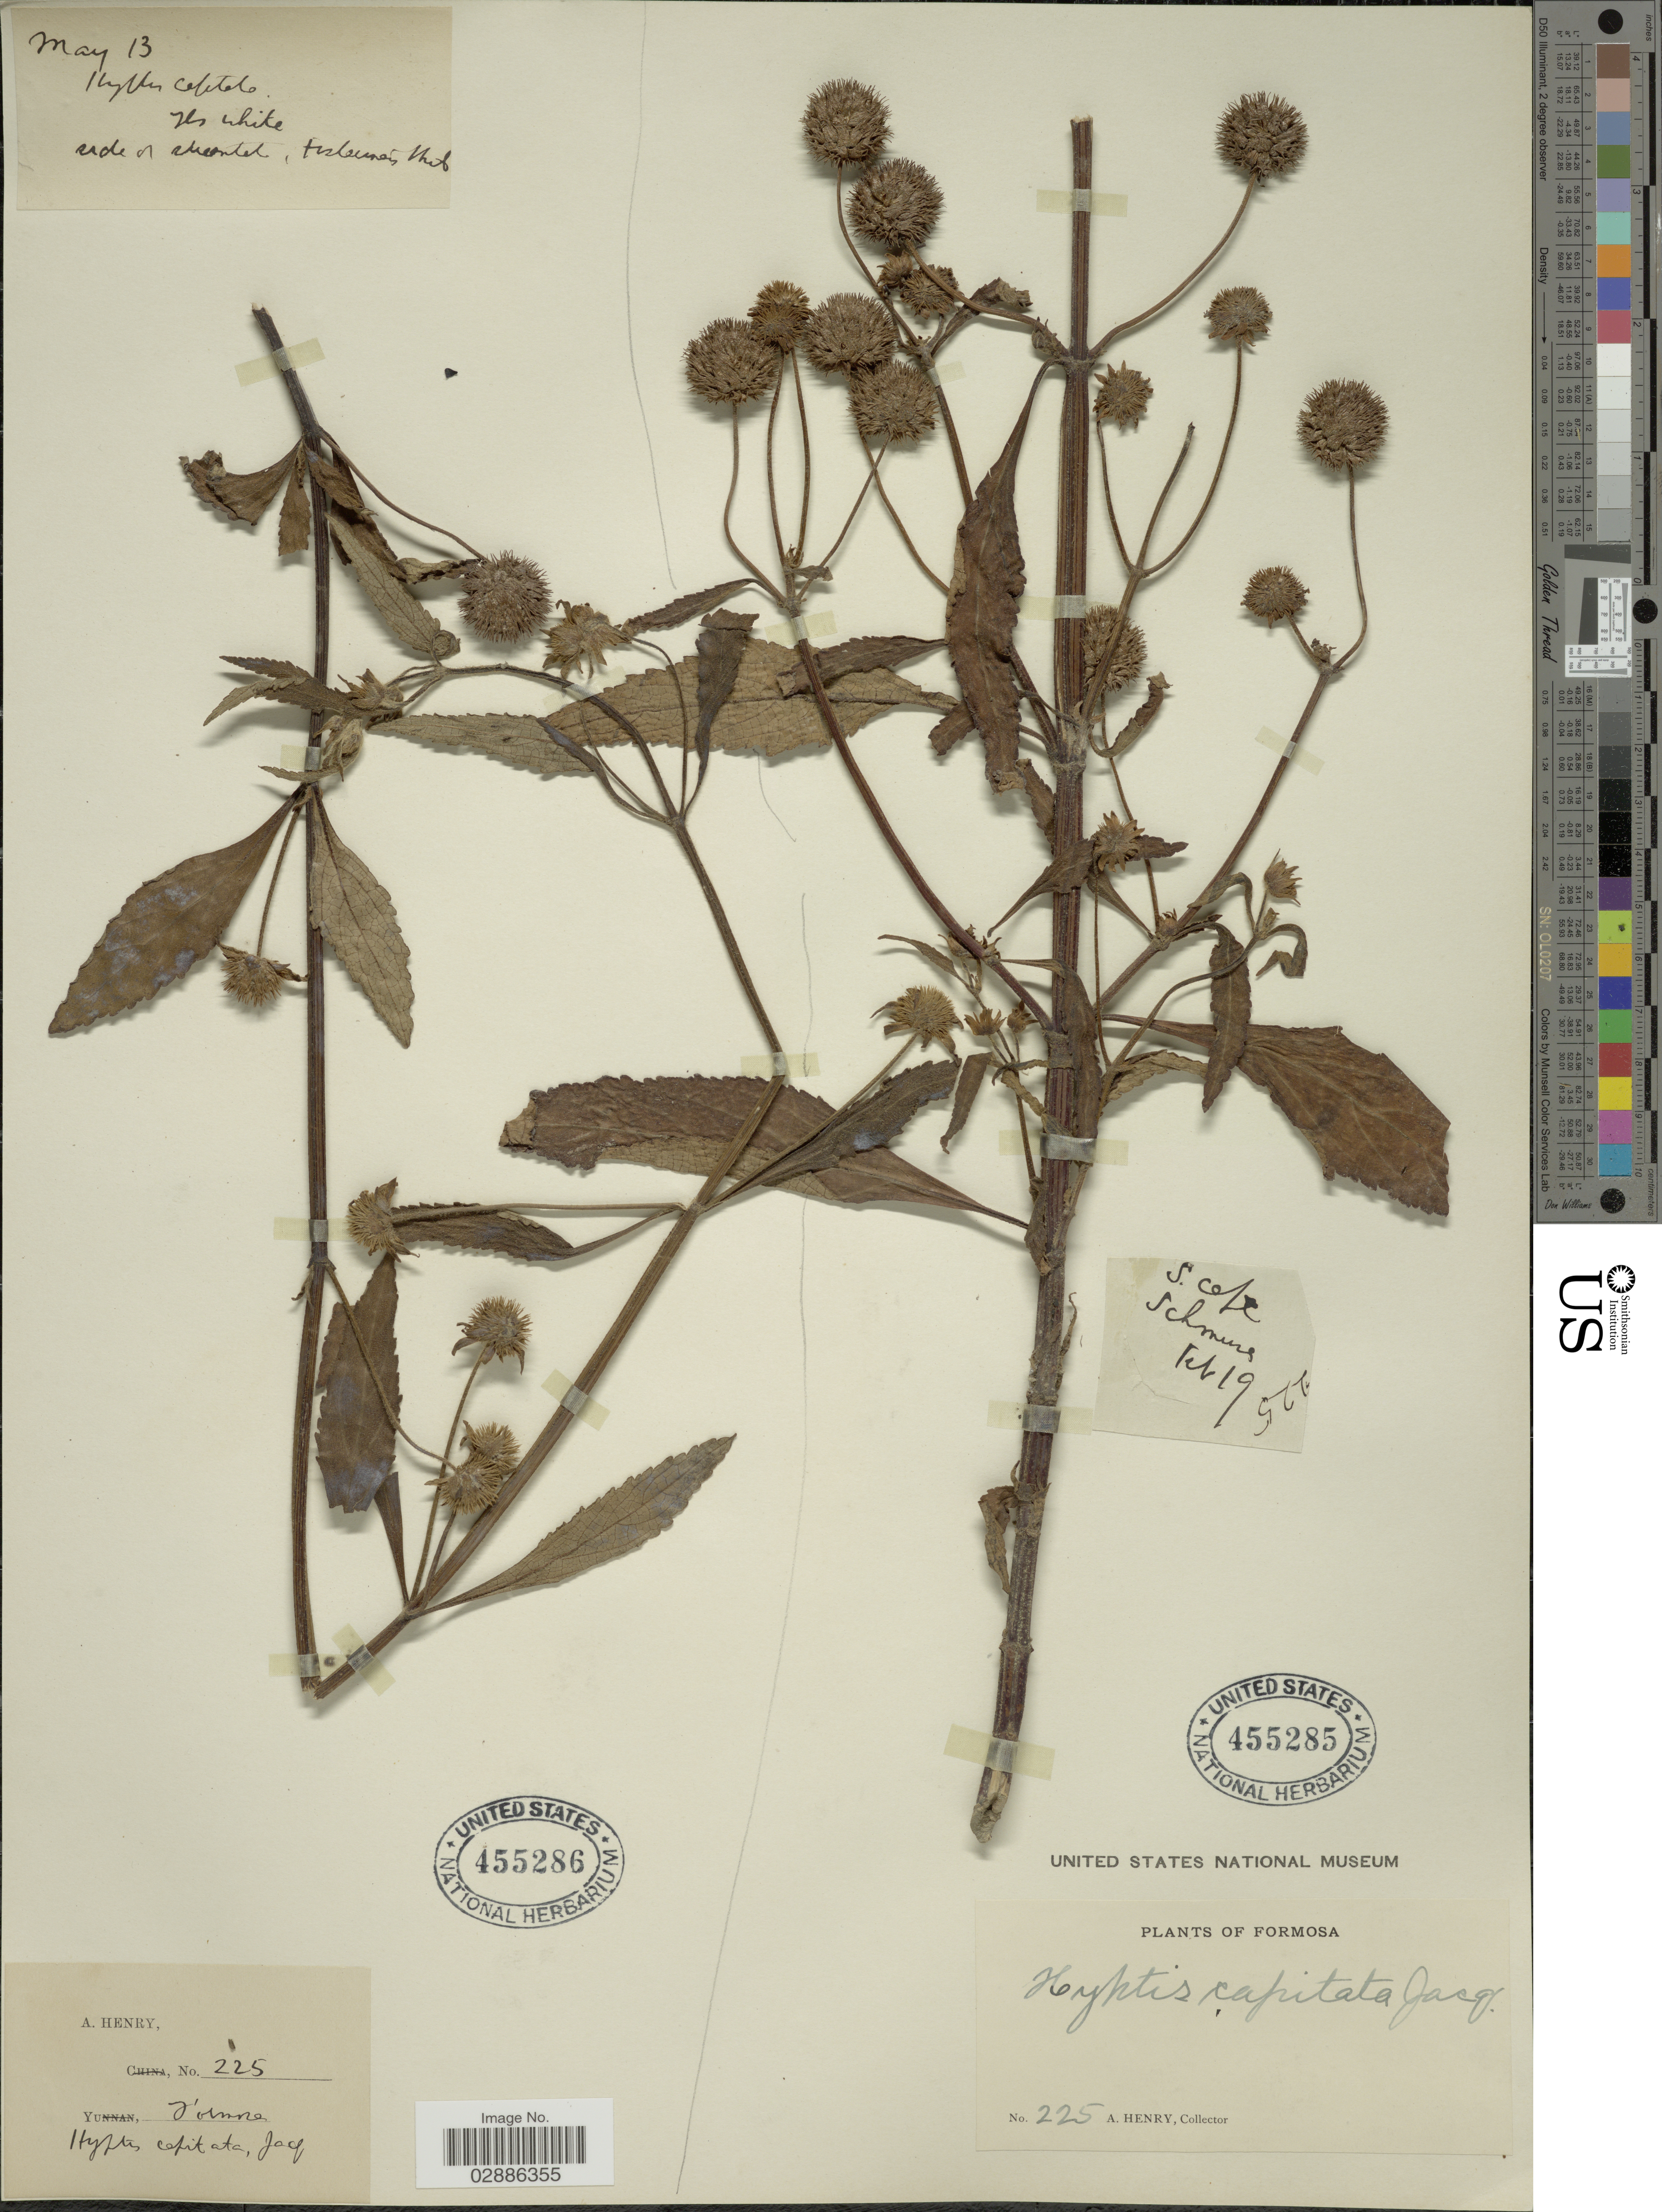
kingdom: Plantae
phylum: Tracheophyta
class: Magnoliopsida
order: Lamiales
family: Lamiaceae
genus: Hyptis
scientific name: Hyptis rhomboidea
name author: M. Martens & Galeotti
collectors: A. Henry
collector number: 225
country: Taiwan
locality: Formosa.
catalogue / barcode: US 455286